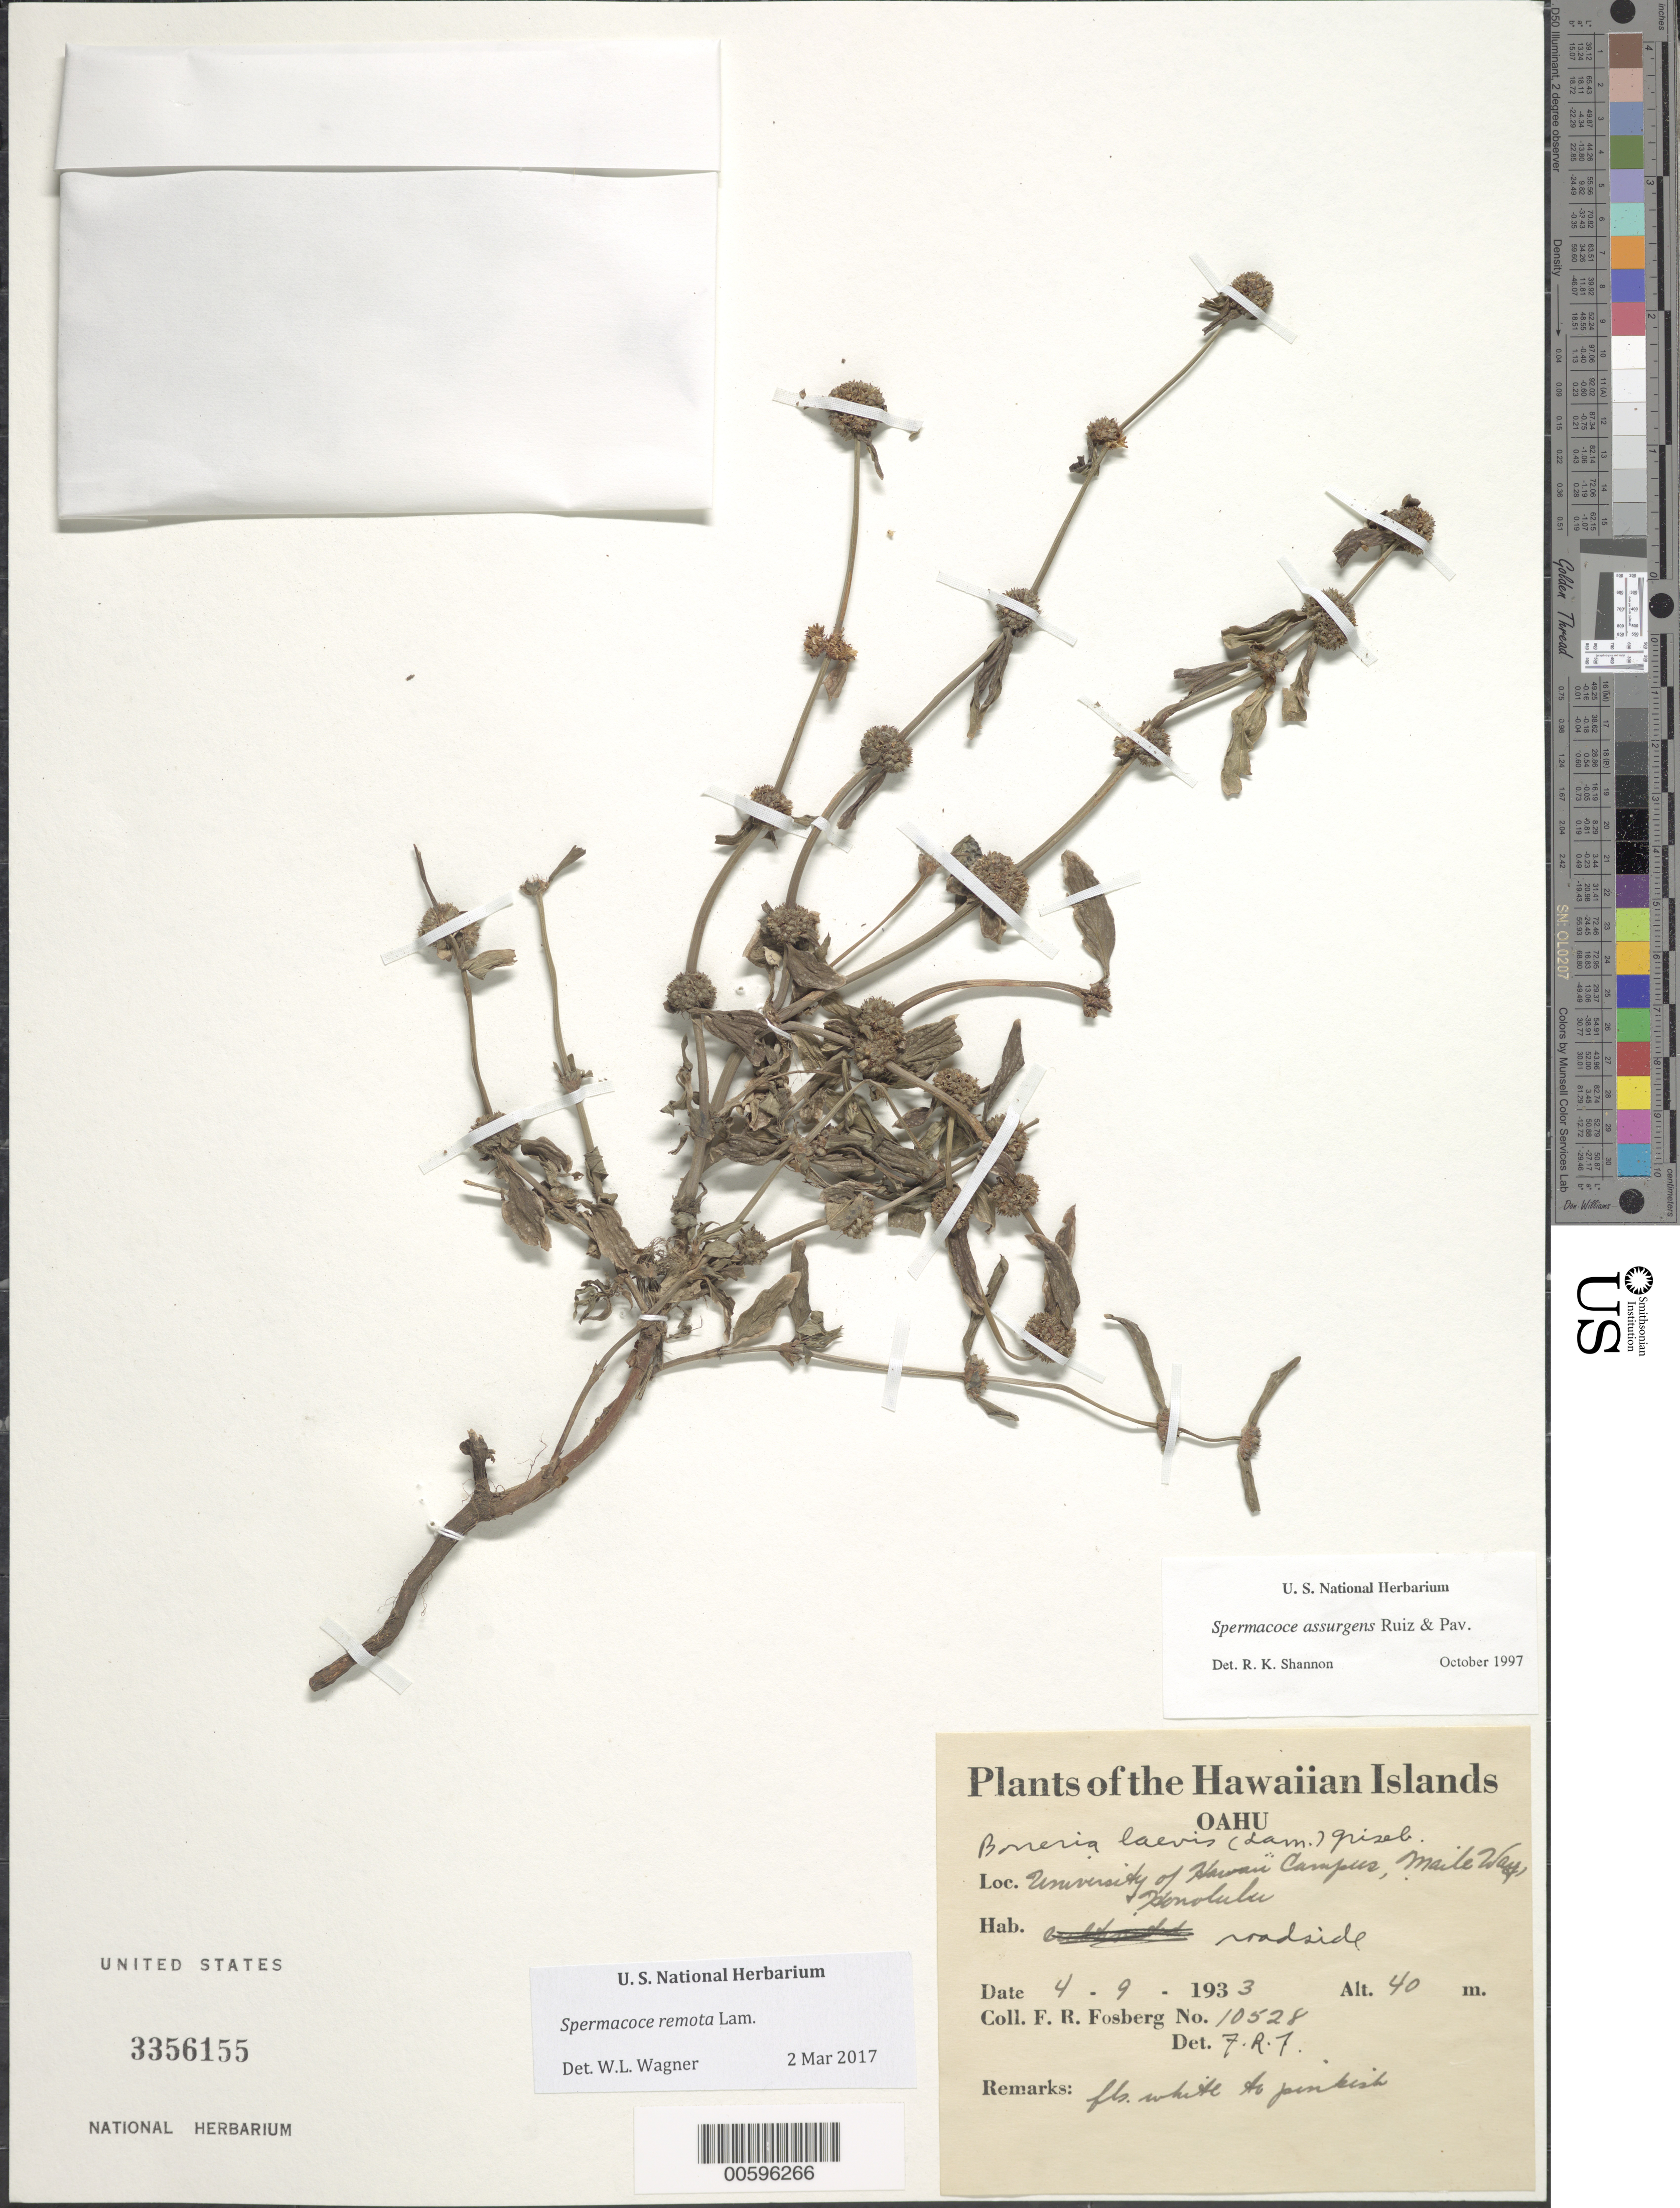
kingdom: Plantae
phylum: Tracheophyta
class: Magnoliopsida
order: Gentianales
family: Rubiaceae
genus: Spermacoce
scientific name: Spermacoce remota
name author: Lam.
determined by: Wagner, W. L., (BOT), Smithsonian Institution - National Museum of Natural History (UNITED STATES)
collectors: F. R. Fosberg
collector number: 10528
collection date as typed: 9 Apr 1933 or 4 Sep 1933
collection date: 1933-04-09 or 1933-09-04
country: United States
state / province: Hawaii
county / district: Honolulu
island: Oahu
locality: Univ. of Hawaii Campus, Maile Way, Honolulu.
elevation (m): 40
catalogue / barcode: US 3356155